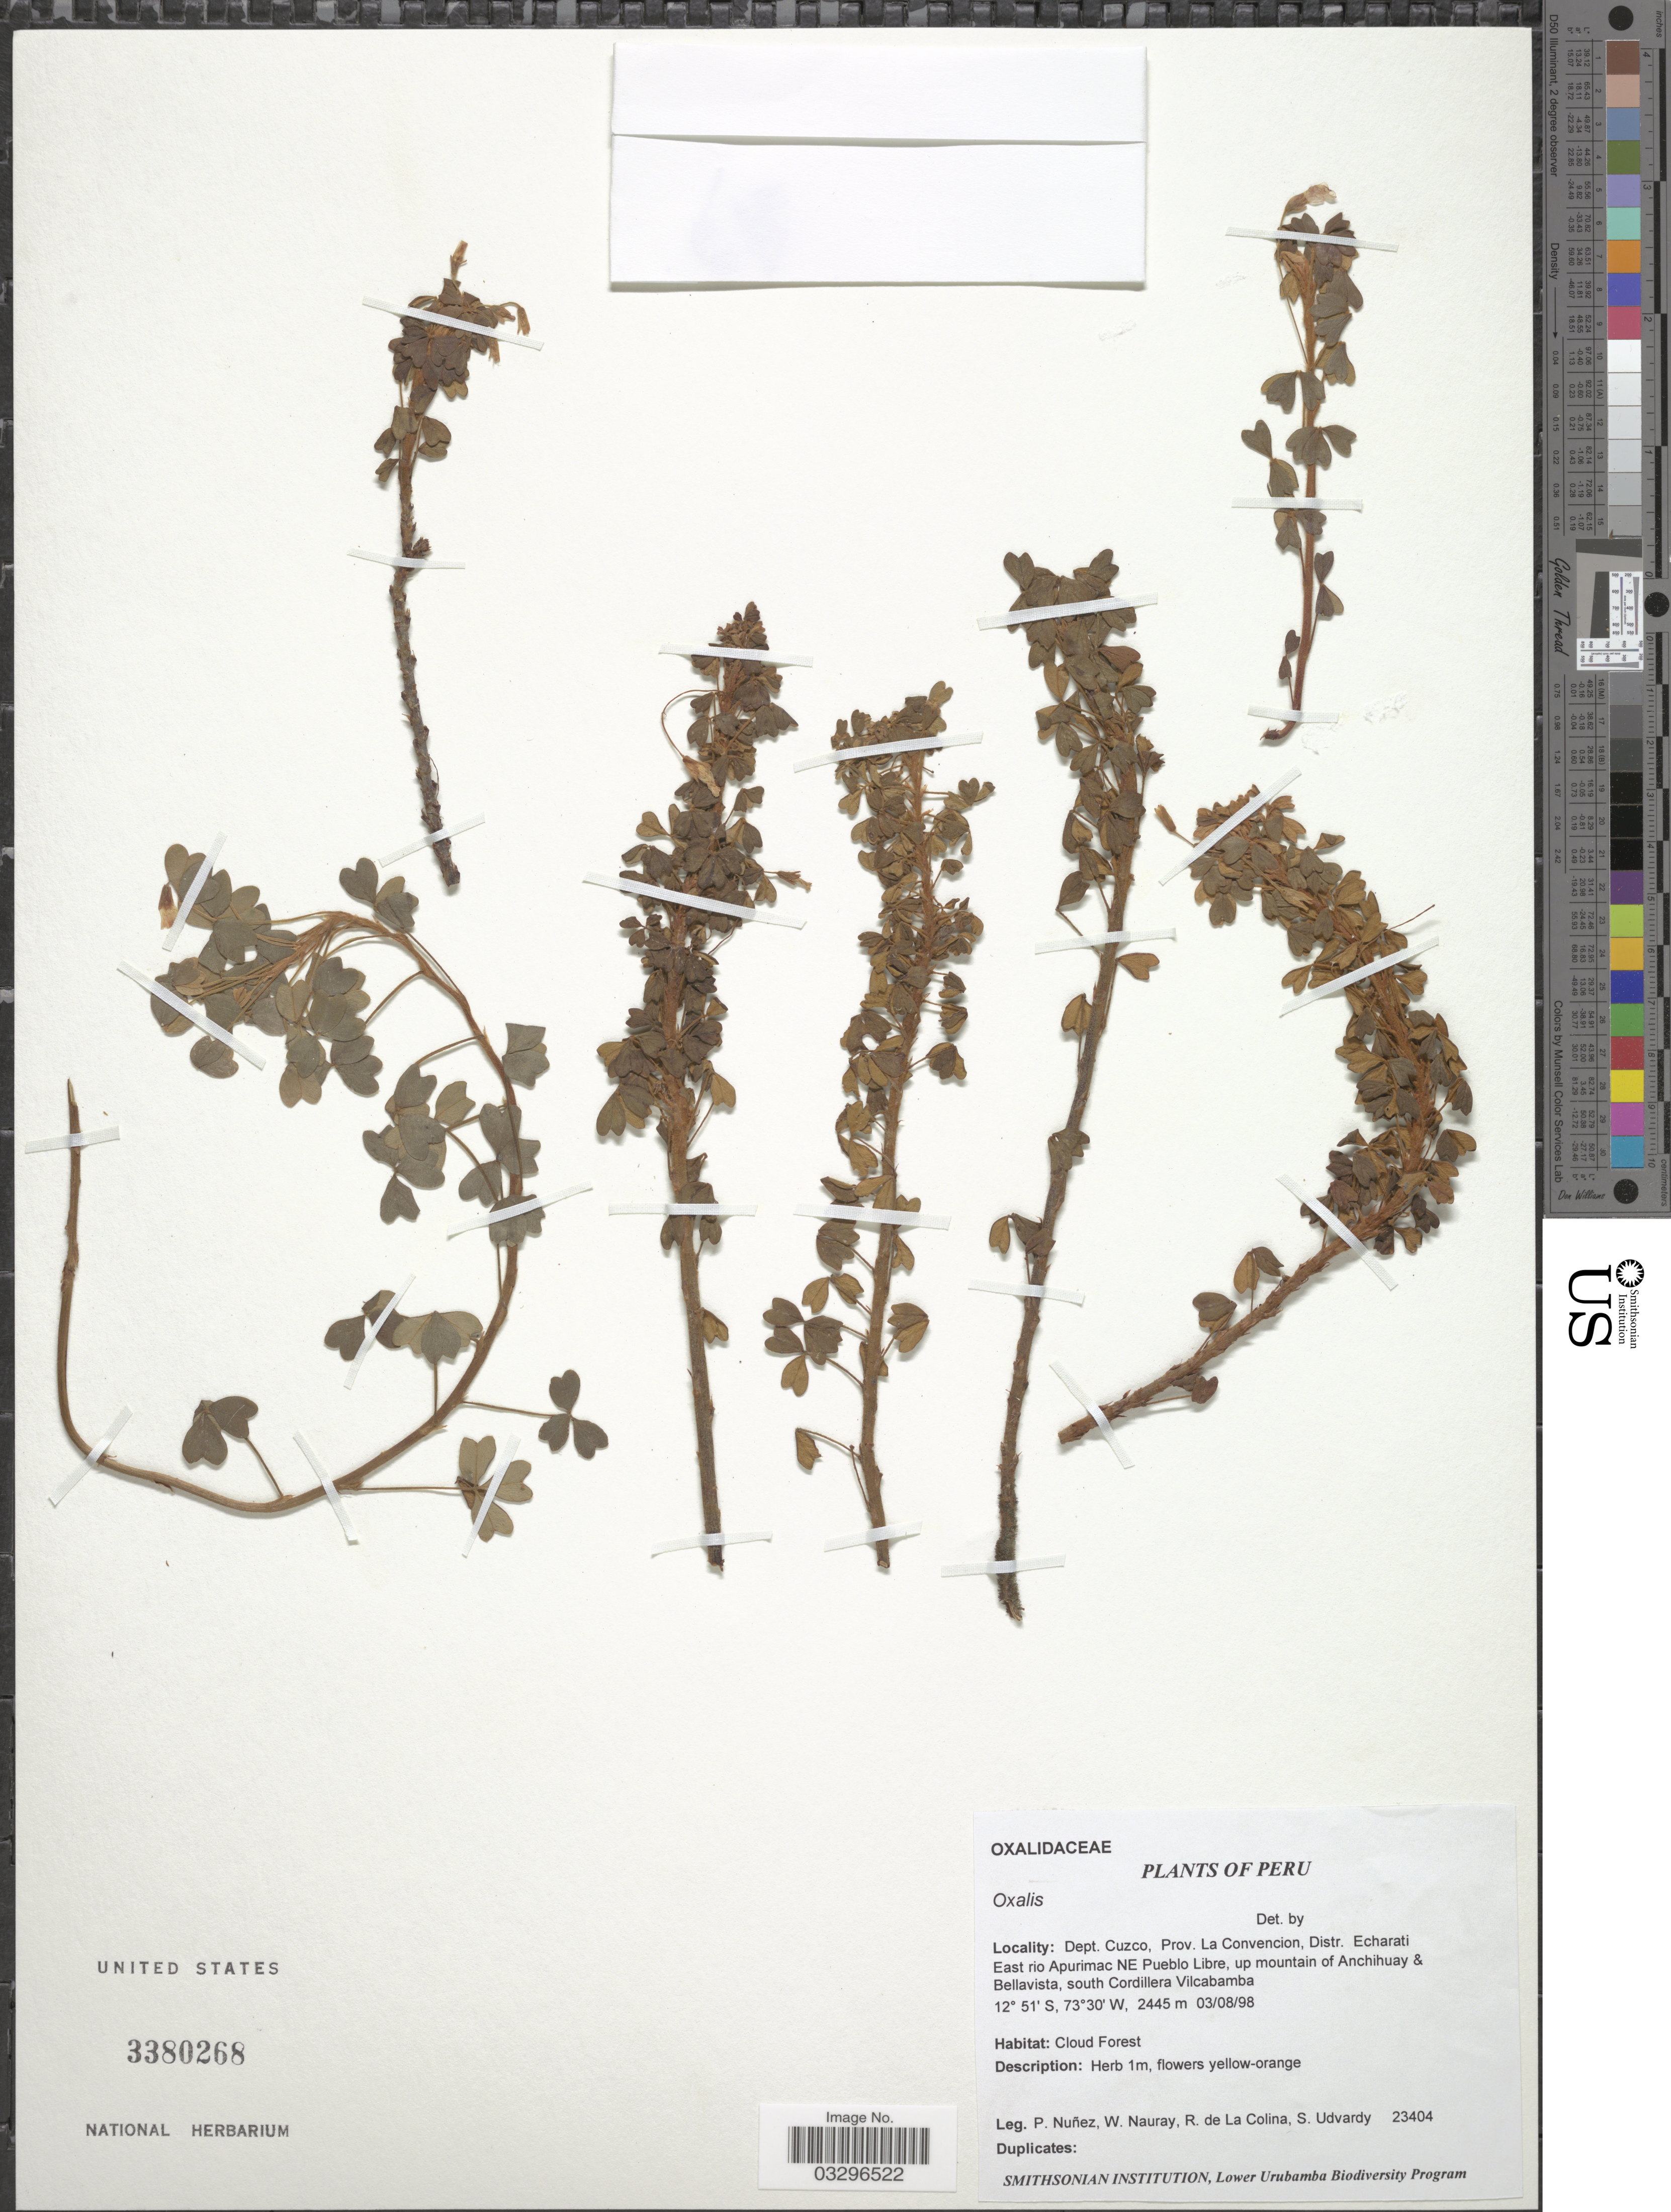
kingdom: Plantae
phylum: Tracheophyta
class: Magnoliopsida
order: Oxalidales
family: Oxalidaceae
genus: Oxalis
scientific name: Oxalis sp.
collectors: P. Nuñez V., W. Nauray, R. Colina & S. Udvardy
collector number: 23404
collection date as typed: Transcribed d/m/y: 3/8/98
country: Peru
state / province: Cusco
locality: Dept. Cuzco, Prov. La Convencion, Distr. Echarati. East rio Apurimac NE Pueblo Libre, up mountain of Anchihuay & Bellavista, south Cordillera Vilcabamba.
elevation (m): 2445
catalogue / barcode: US 3380268